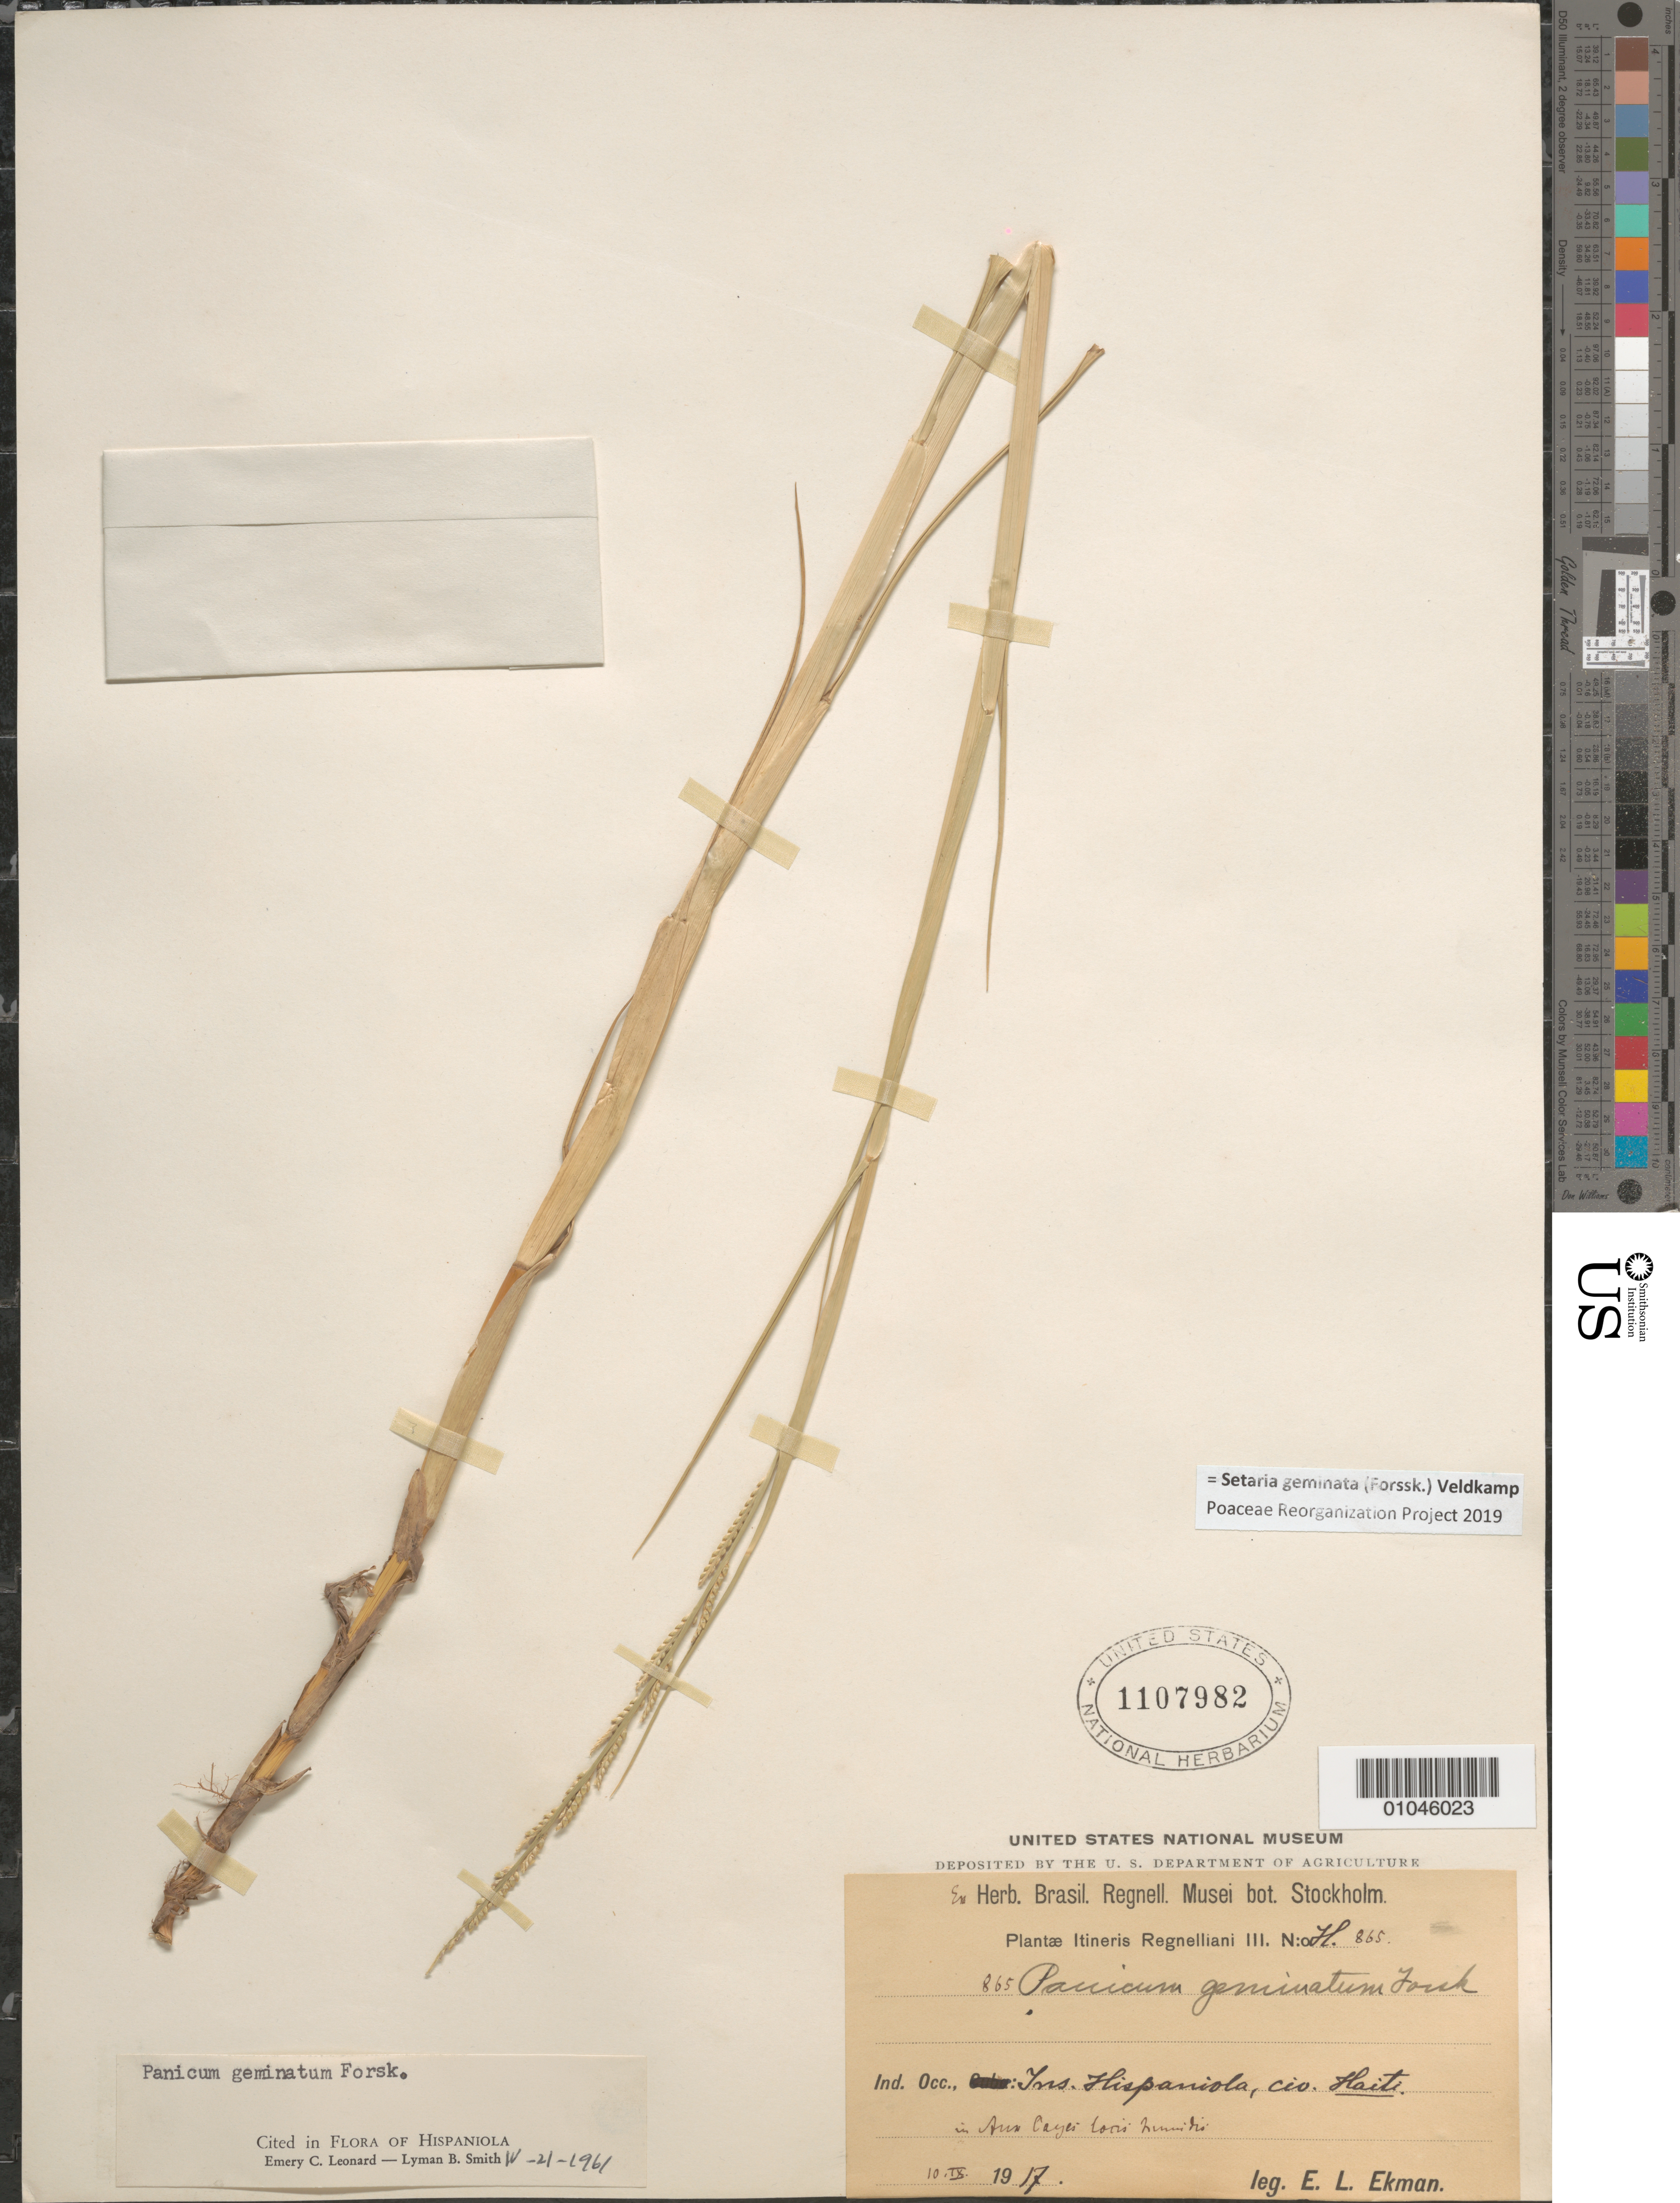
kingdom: Plantae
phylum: Tracheophyta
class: Liliopsida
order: Poales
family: Poaceae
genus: Paspalidium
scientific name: Paspalidium geminatum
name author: (Forssk.) Stapf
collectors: E. L. Ekman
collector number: H 865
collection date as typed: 10 Sep 1917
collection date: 1917-09-10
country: Haiti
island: Hispaniola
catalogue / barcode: US 1107982